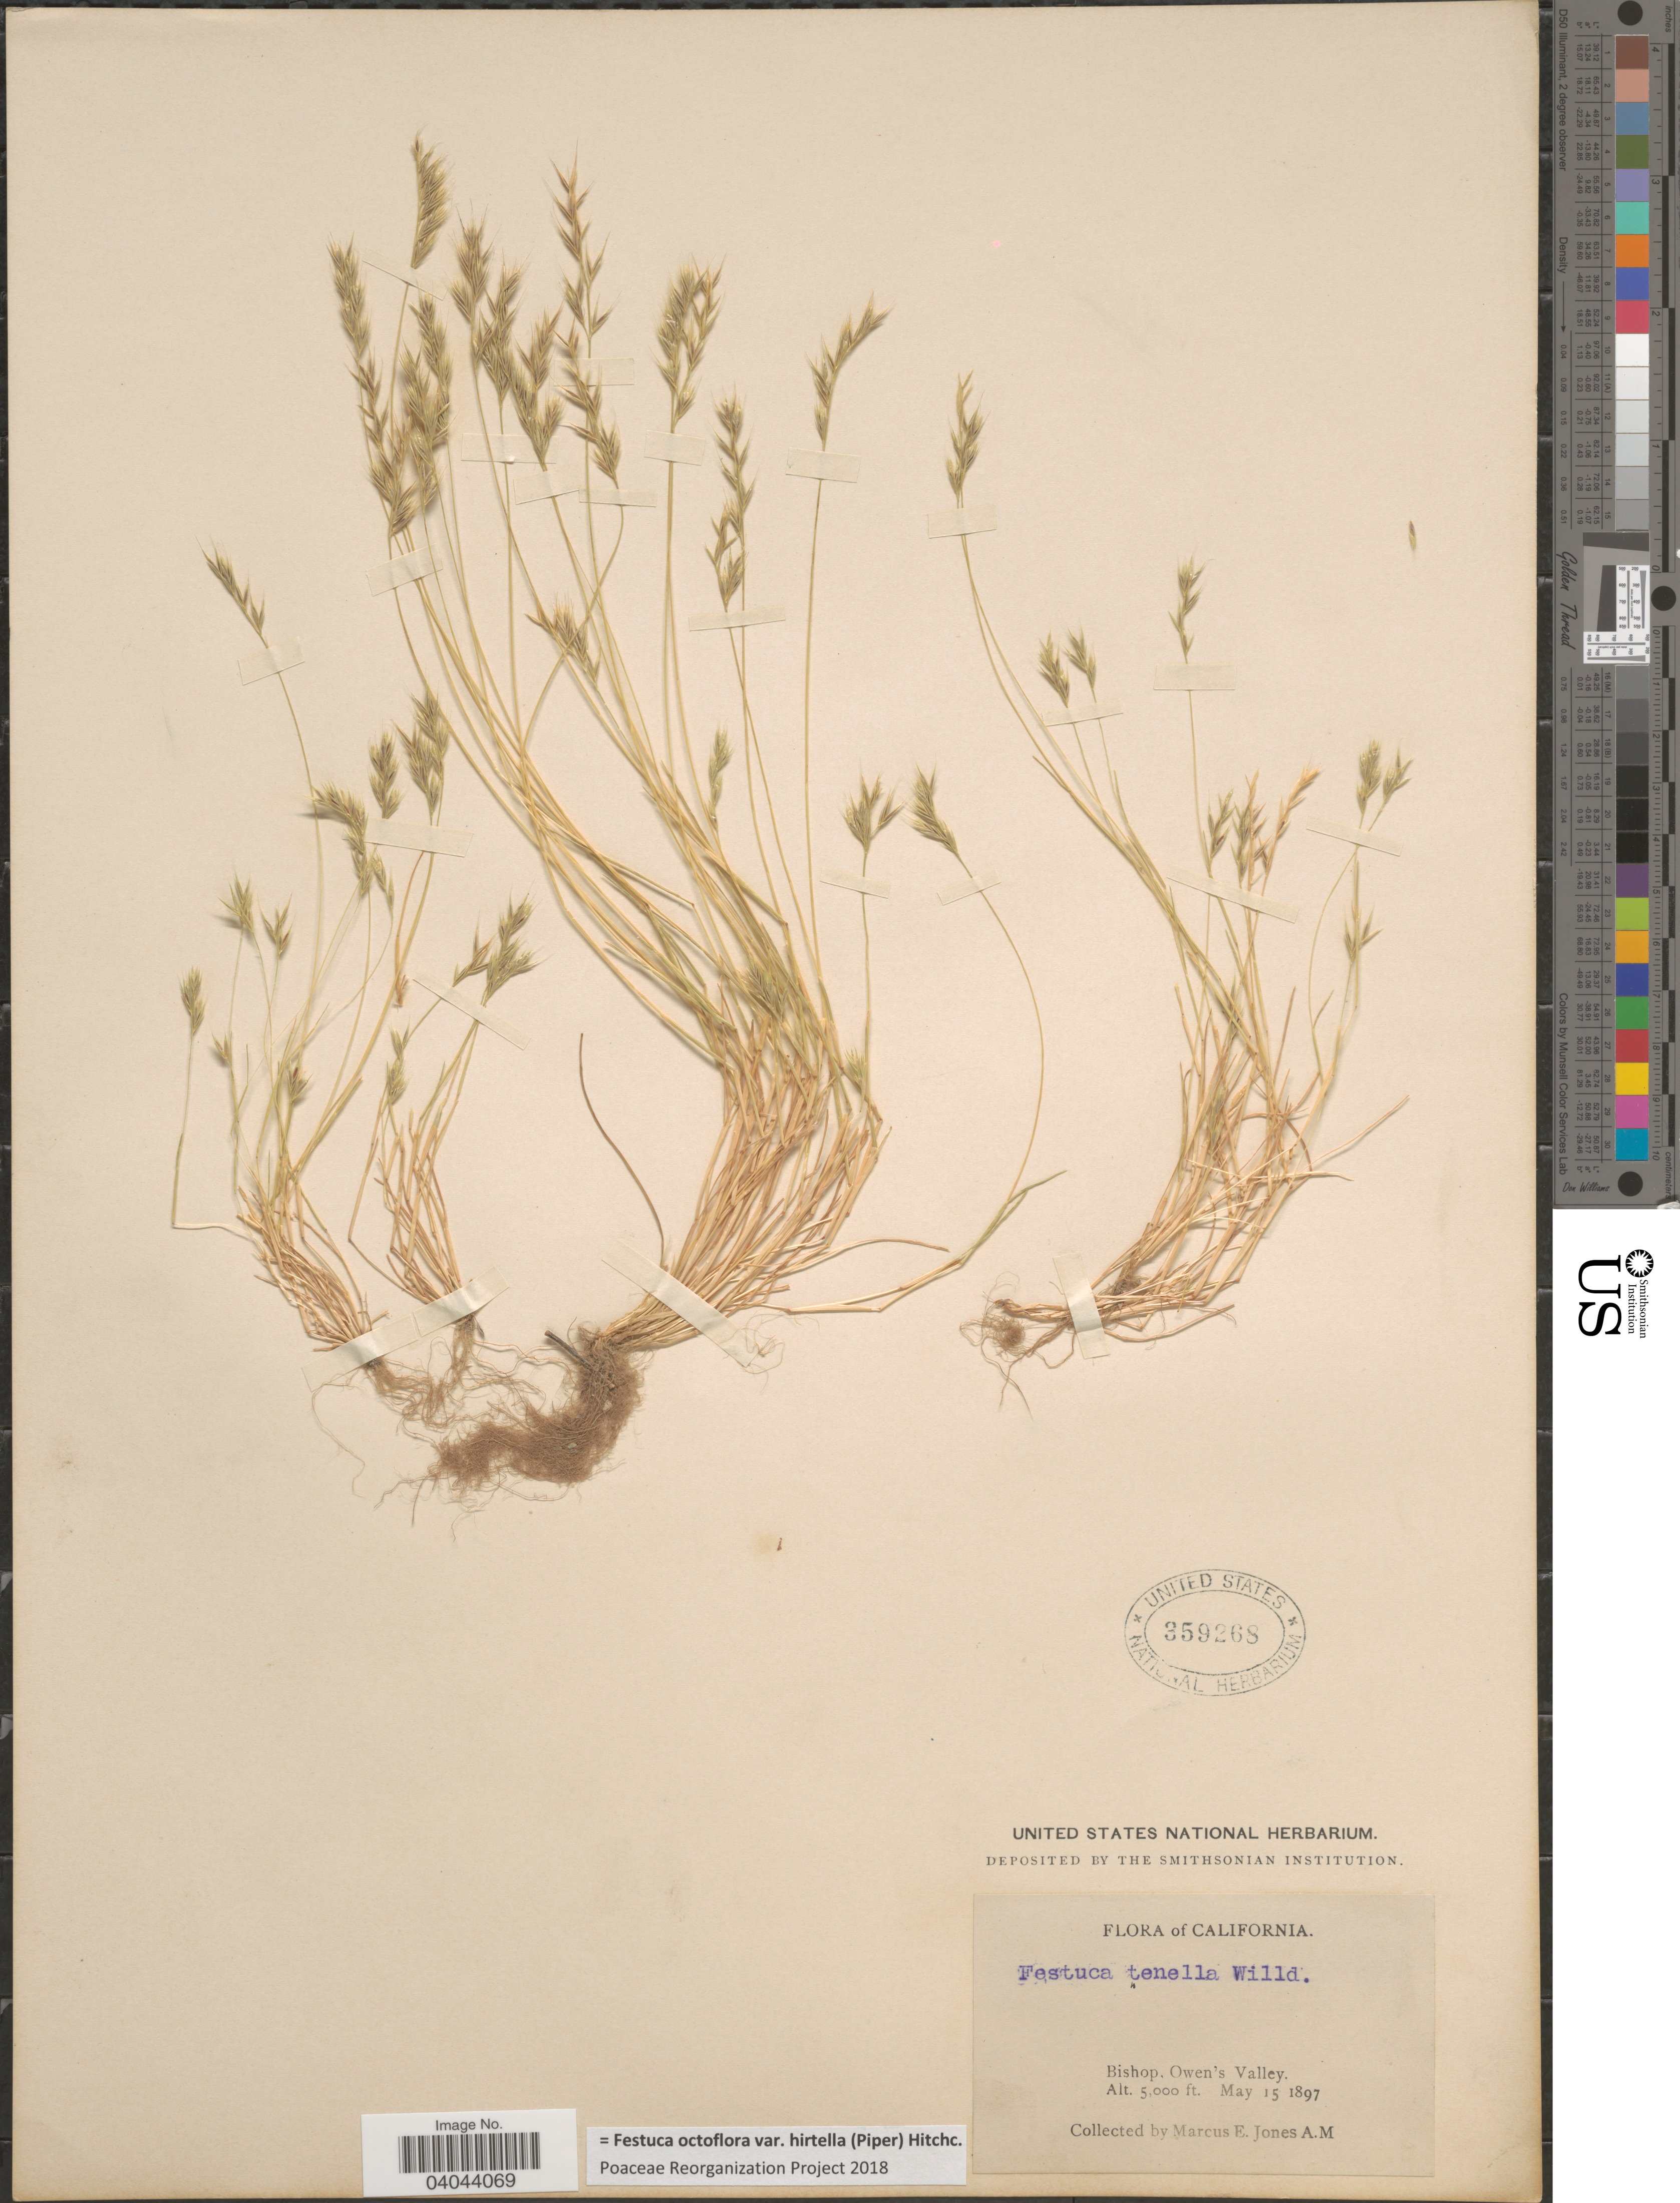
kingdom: Plantae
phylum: Tracheophyta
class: Liliopsida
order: Poales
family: Poaceae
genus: Festuca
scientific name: Festuca octoflora var. hirtella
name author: Piper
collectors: M. E. Jones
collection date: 1897-05-15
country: United States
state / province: California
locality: Bishop, Owen's Valley.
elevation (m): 1524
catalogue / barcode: US 359268